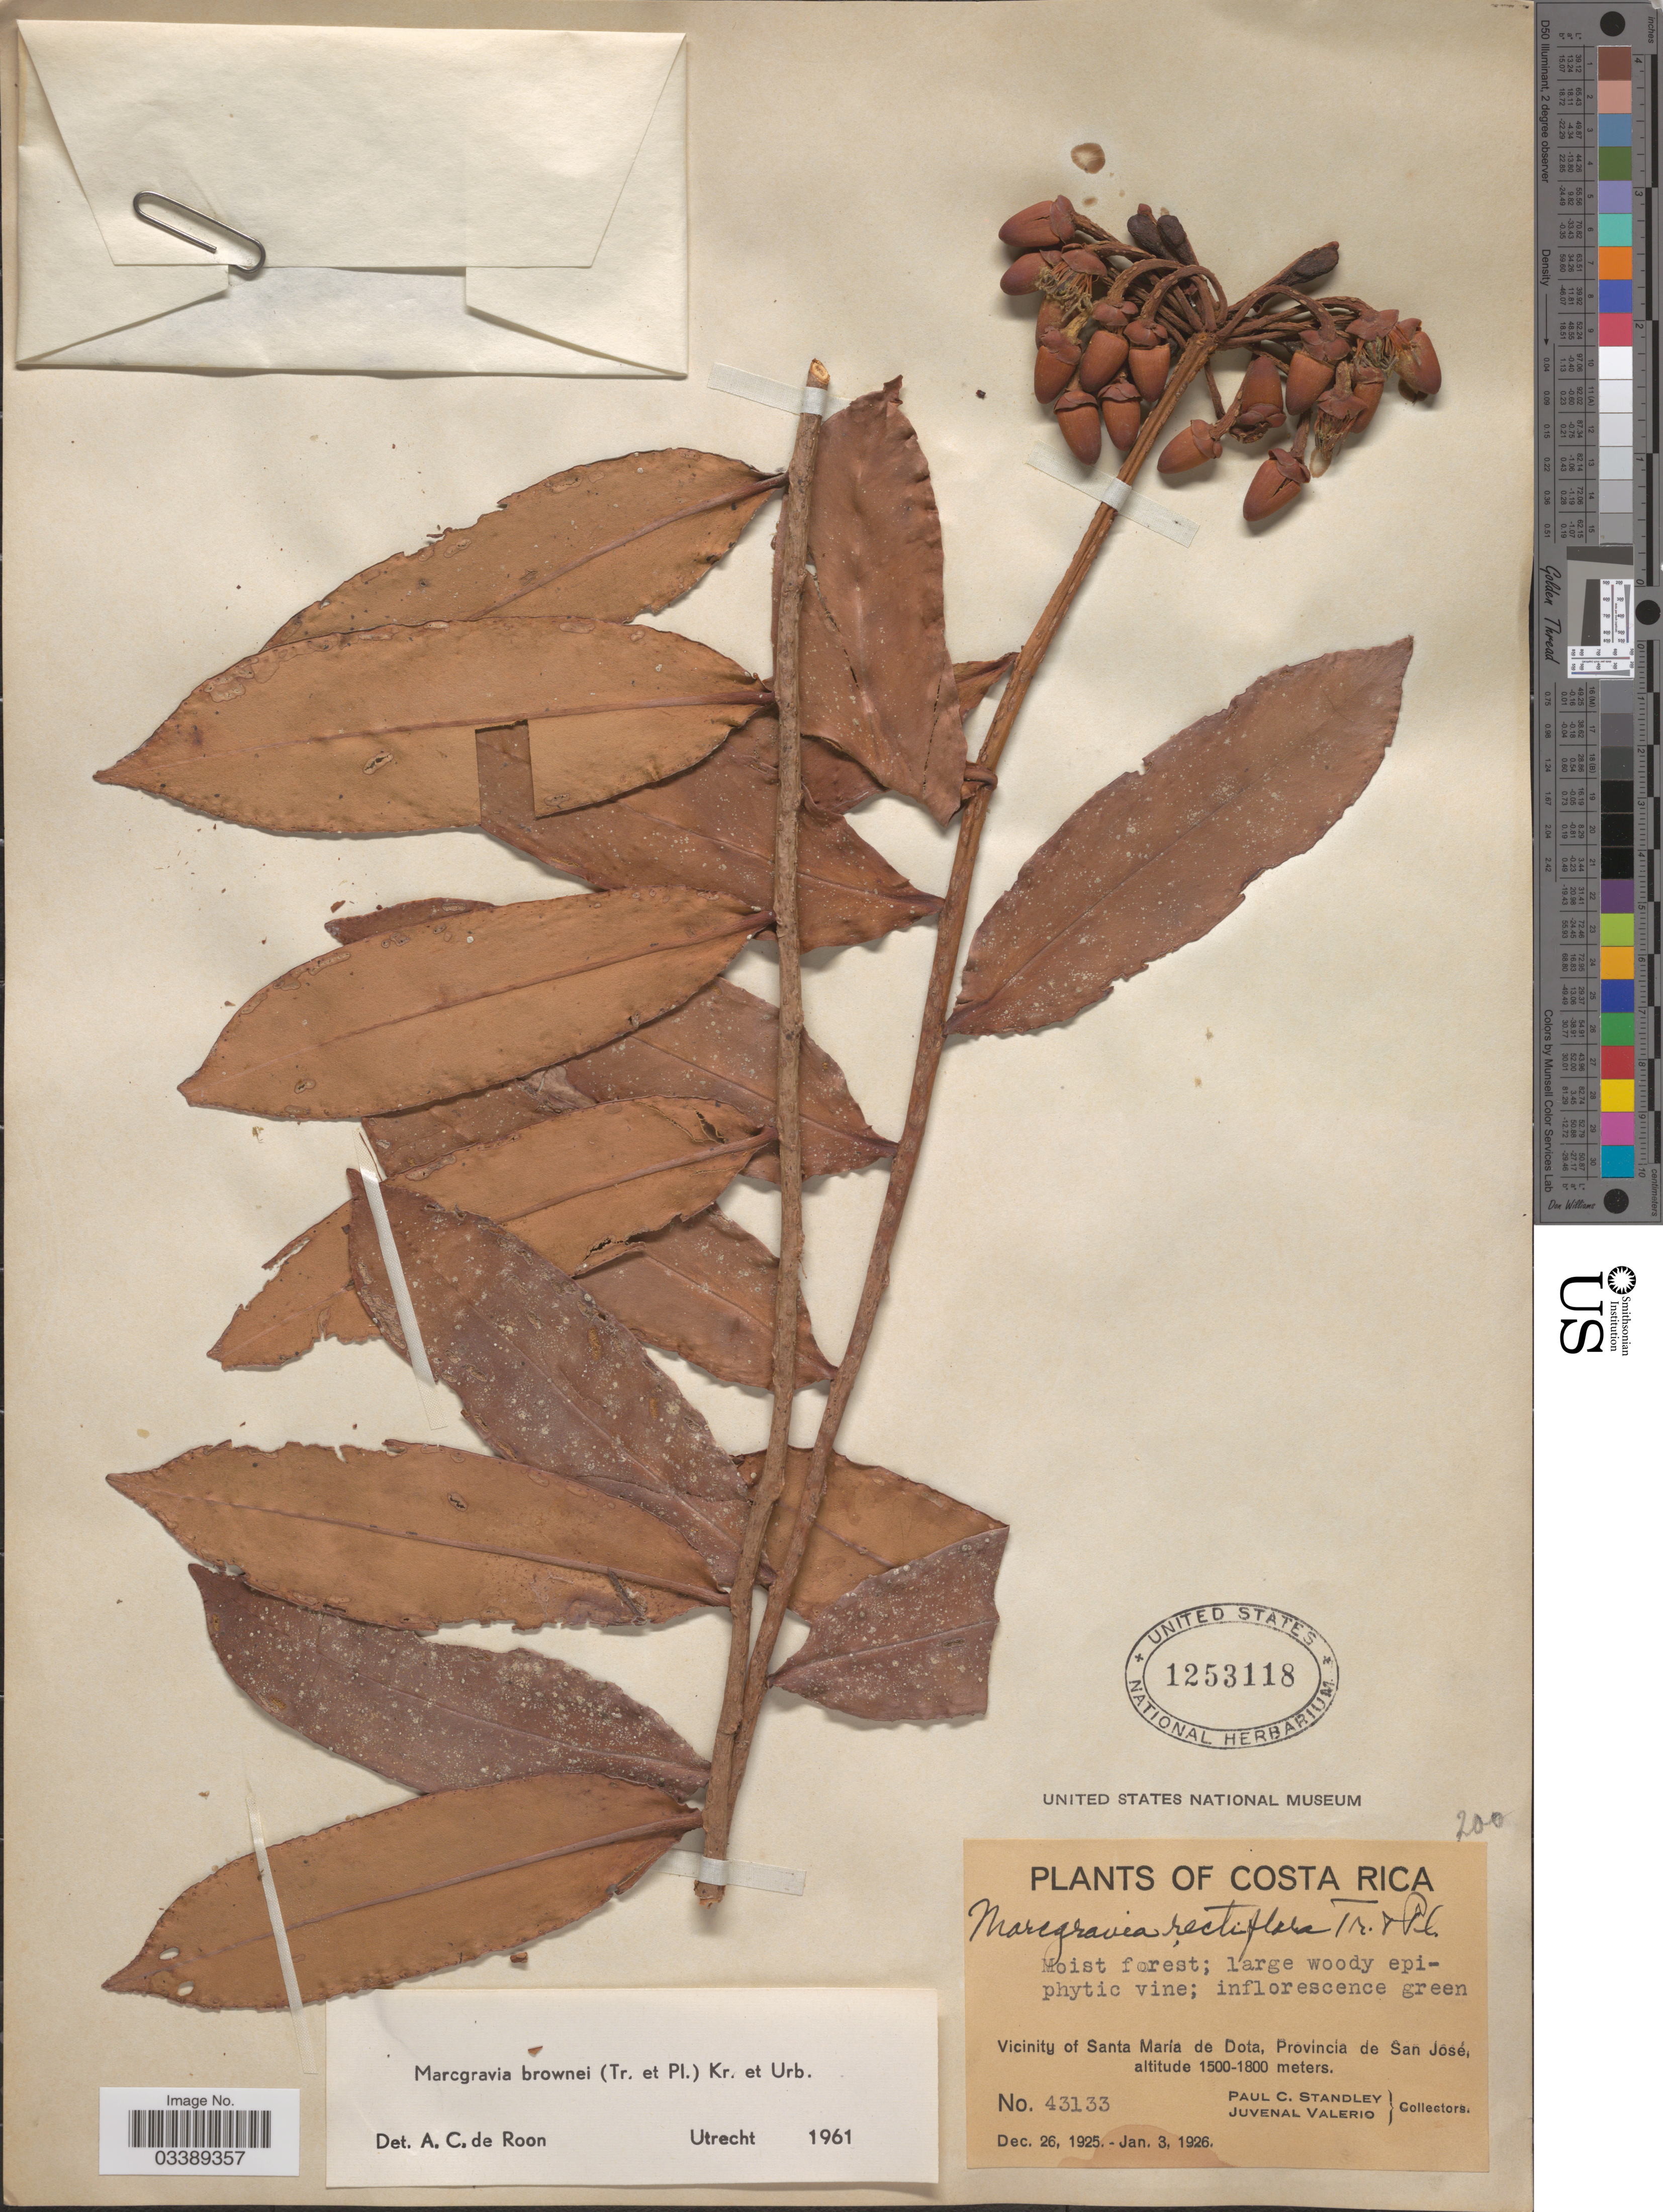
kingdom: Plantae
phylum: Tracheophyta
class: Magnoliopsida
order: Ericales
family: Marcgraviaceae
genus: Marcgravia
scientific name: Marcgravia brownei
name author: (Triana & Planch.) Krug & Urb.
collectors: P. C. Standley & J. Valerio R.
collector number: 43133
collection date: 1925-12-26/1926-01-03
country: Costa Rica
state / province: San José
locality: Vicinity of Santa María de Dota.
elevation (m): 1500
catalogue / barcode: US 1253118